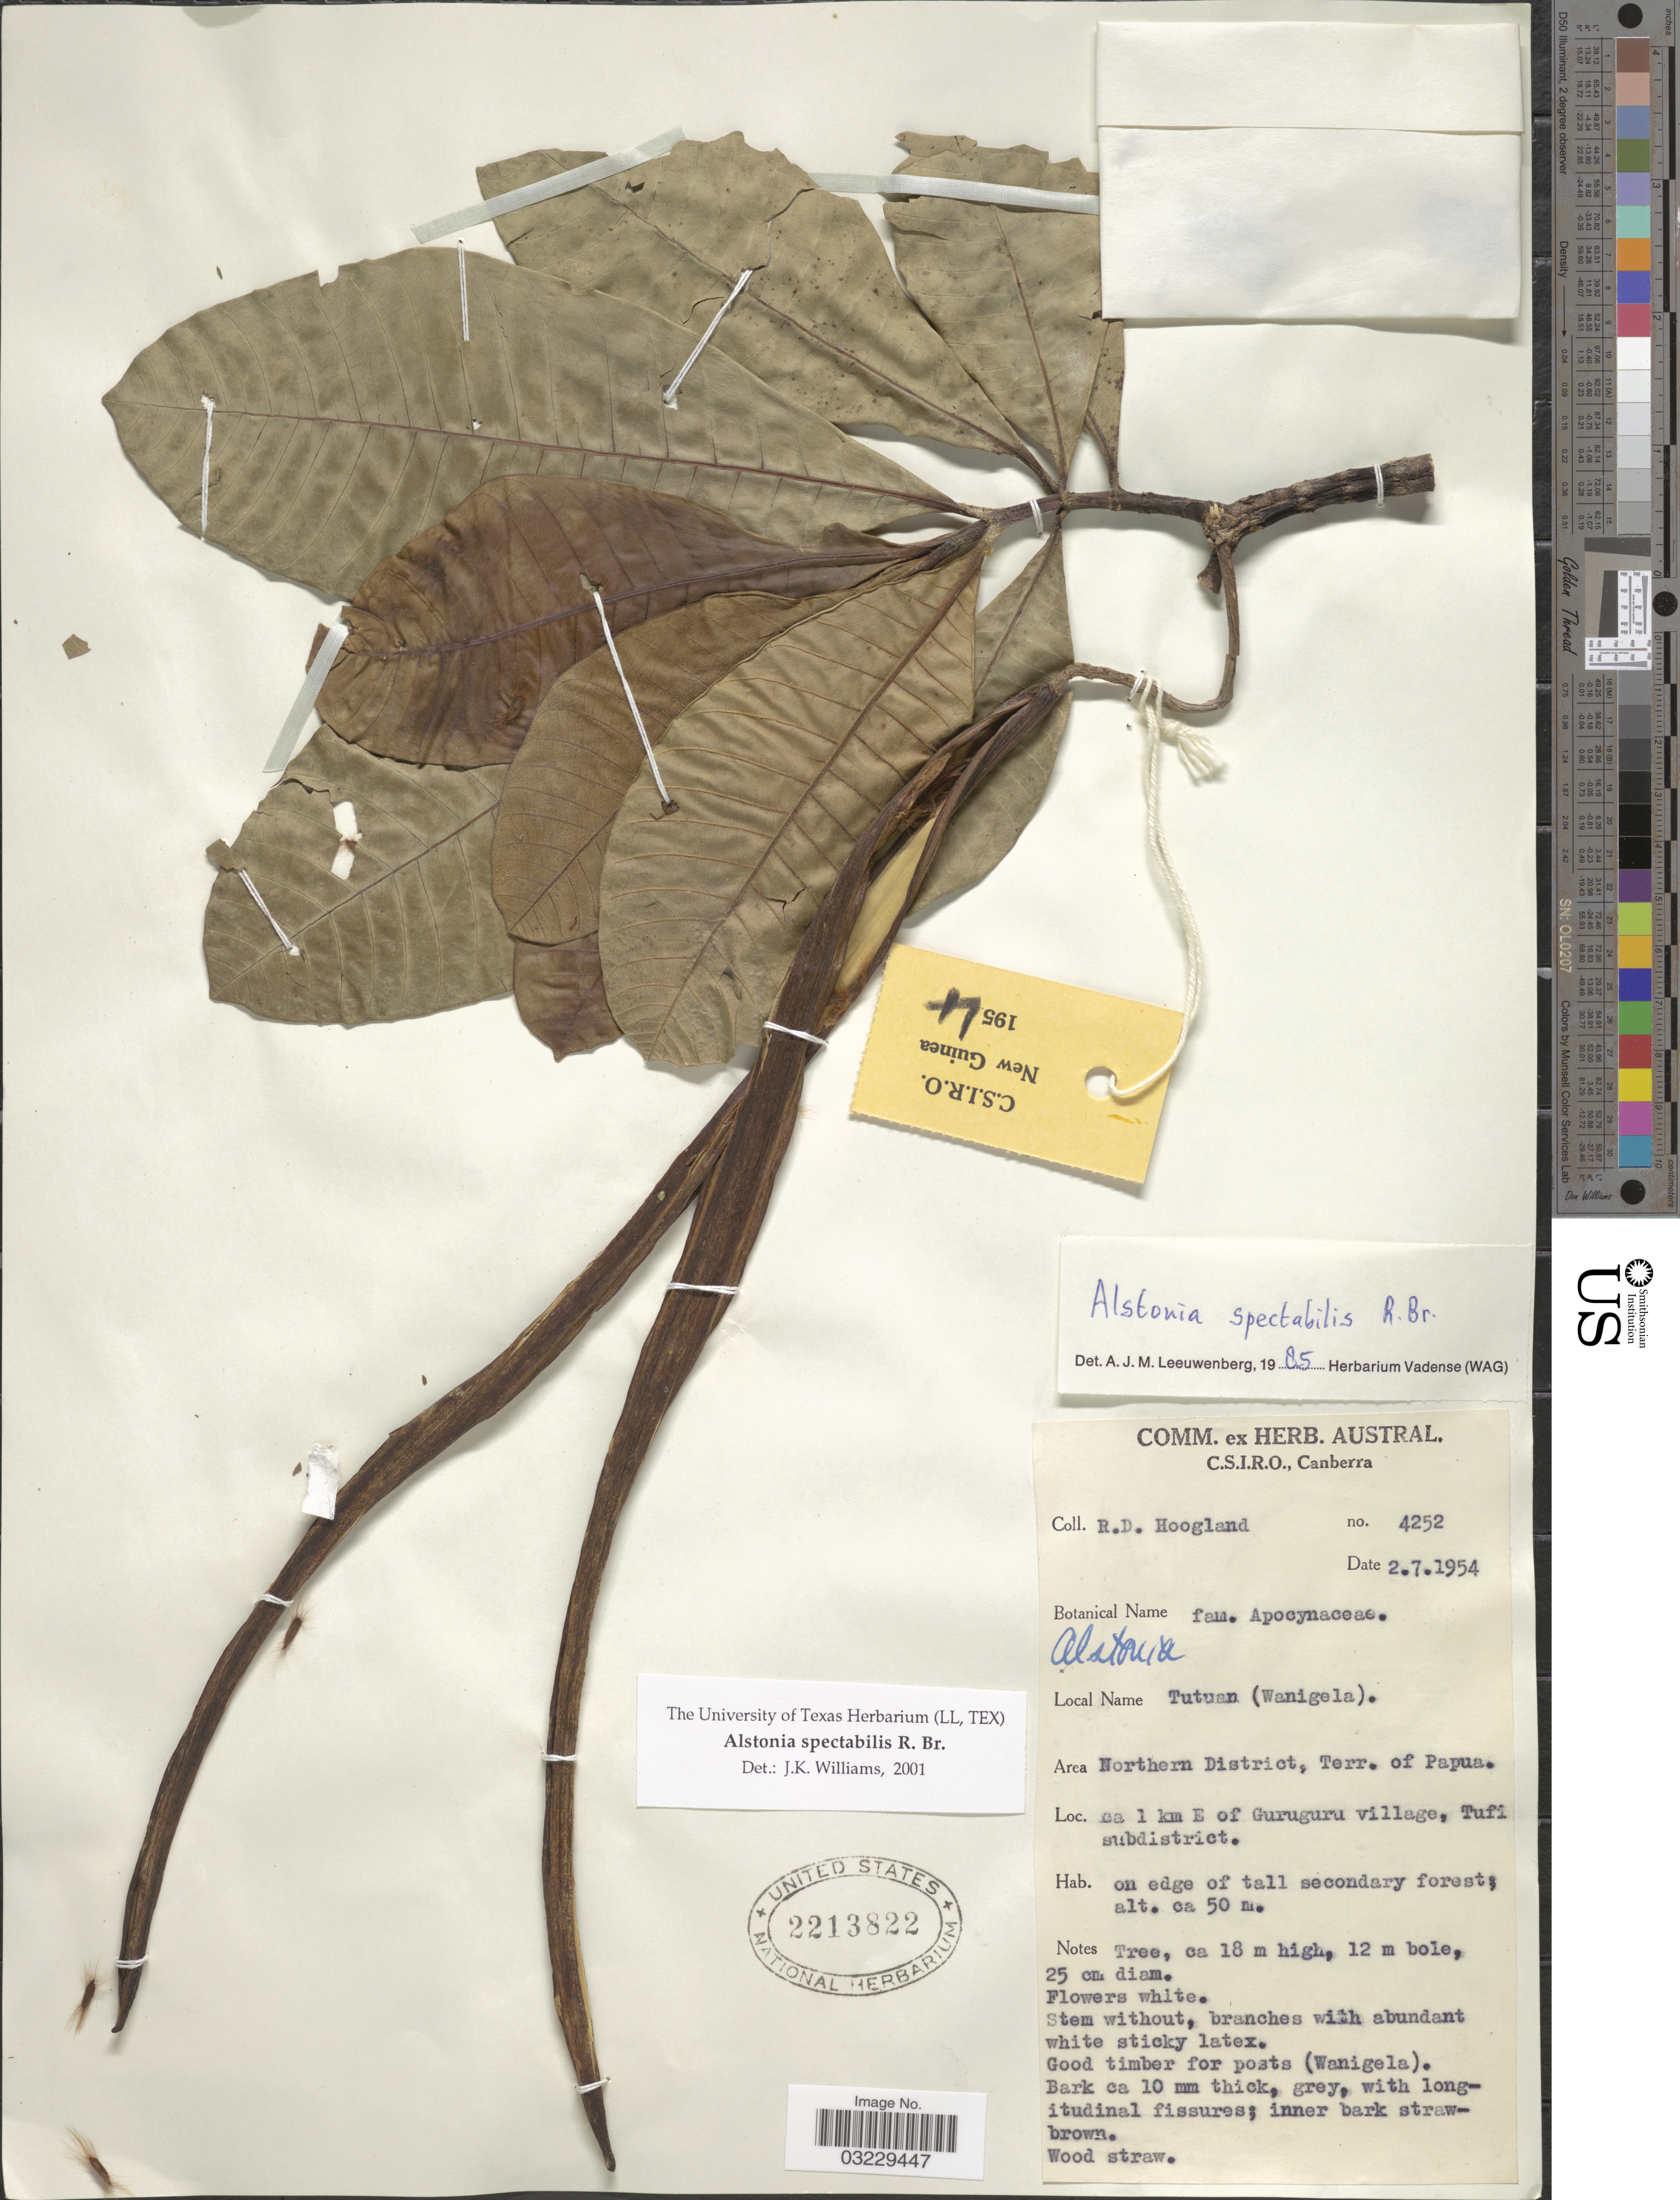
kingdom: Plantae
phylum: Tracheophyta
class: Magnoliopsida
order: Gentianales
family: Apocynaceae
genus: Alstonia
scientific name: Alstonia spectabilis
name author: R. Br.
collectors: R. D. Hoogland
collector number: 4252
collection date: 1954-07-02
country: Papua New Guinea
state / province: Northern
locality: Area Northern District, Terr. of Papua. Ca 1 km E of Guruguru village, Tufi subdistrict.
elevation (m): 50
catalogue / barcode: US 2213822